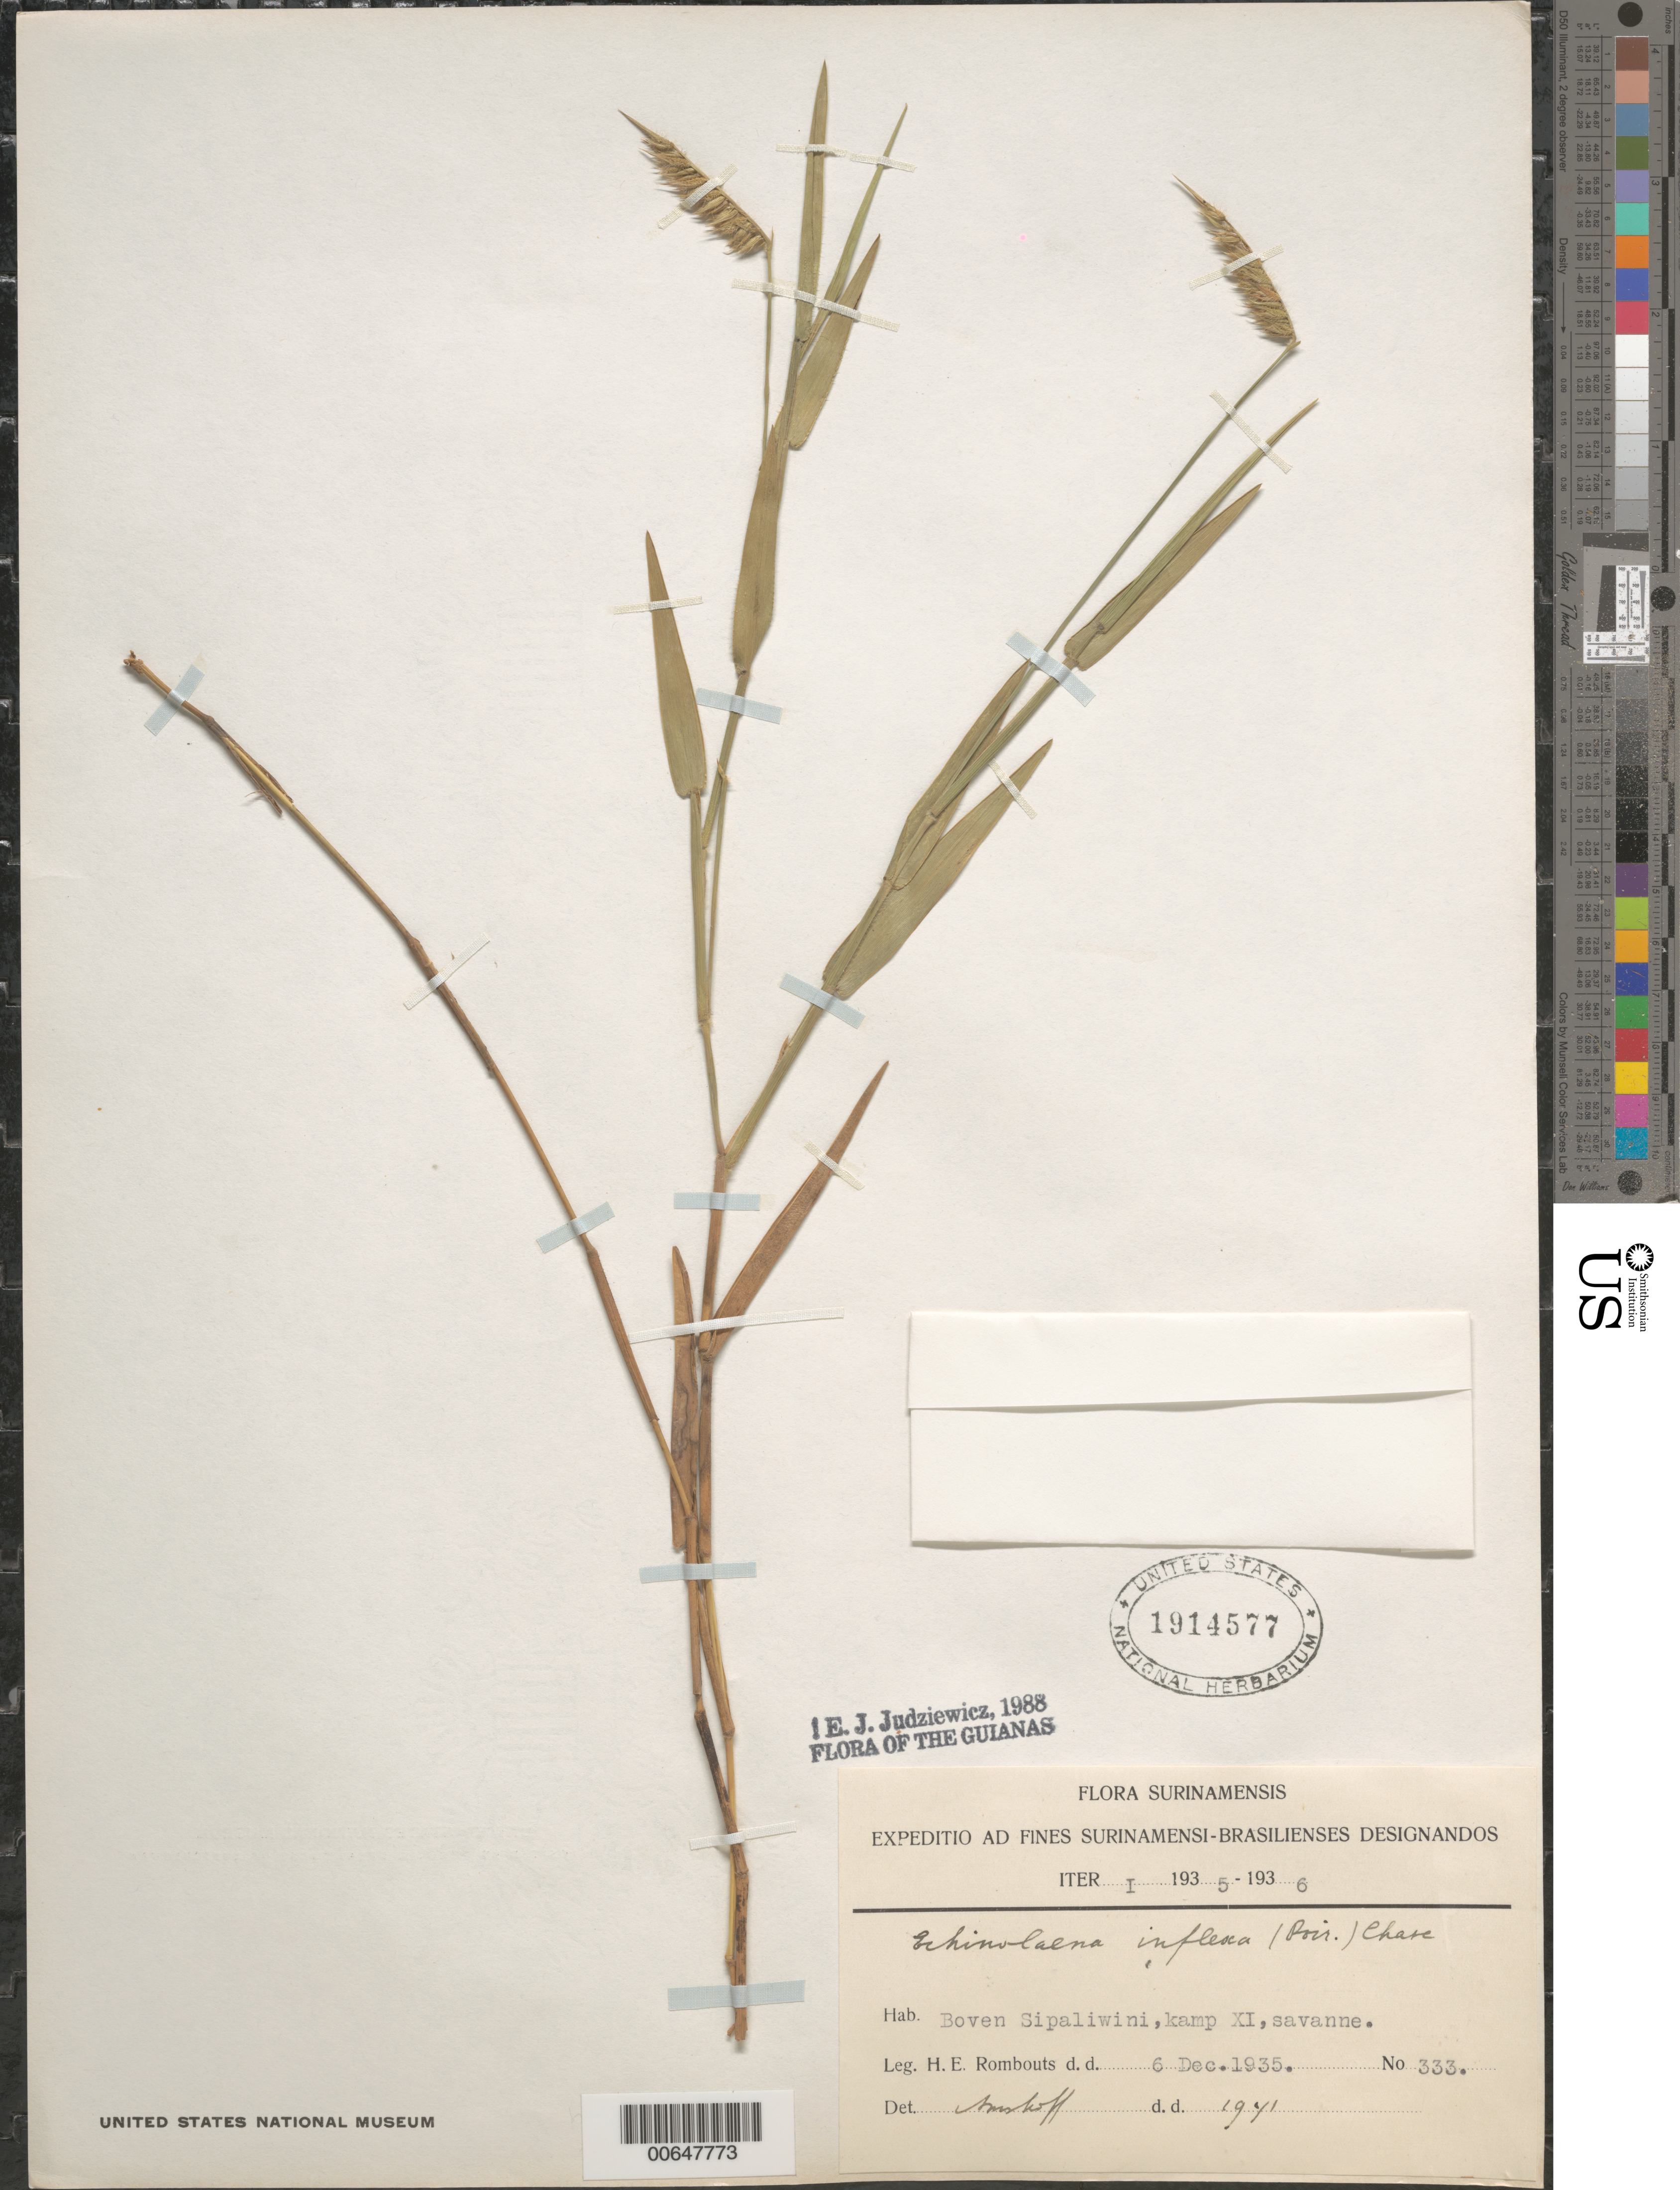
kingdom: Plantae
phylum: Tracheophyta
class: Liliopsida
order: Poales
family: Poaceae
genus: Echinolaena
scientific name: Echinolaena inflexa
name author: (Poir.) Chase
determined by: Judziewicz, E. J.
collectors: H. Rombouts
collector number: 333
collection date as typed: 6-Dec-35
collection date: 1935-12-06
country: Suriname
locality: Upper Sipaliwini R., camp XI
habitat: Savanna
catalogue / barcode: US 1914577